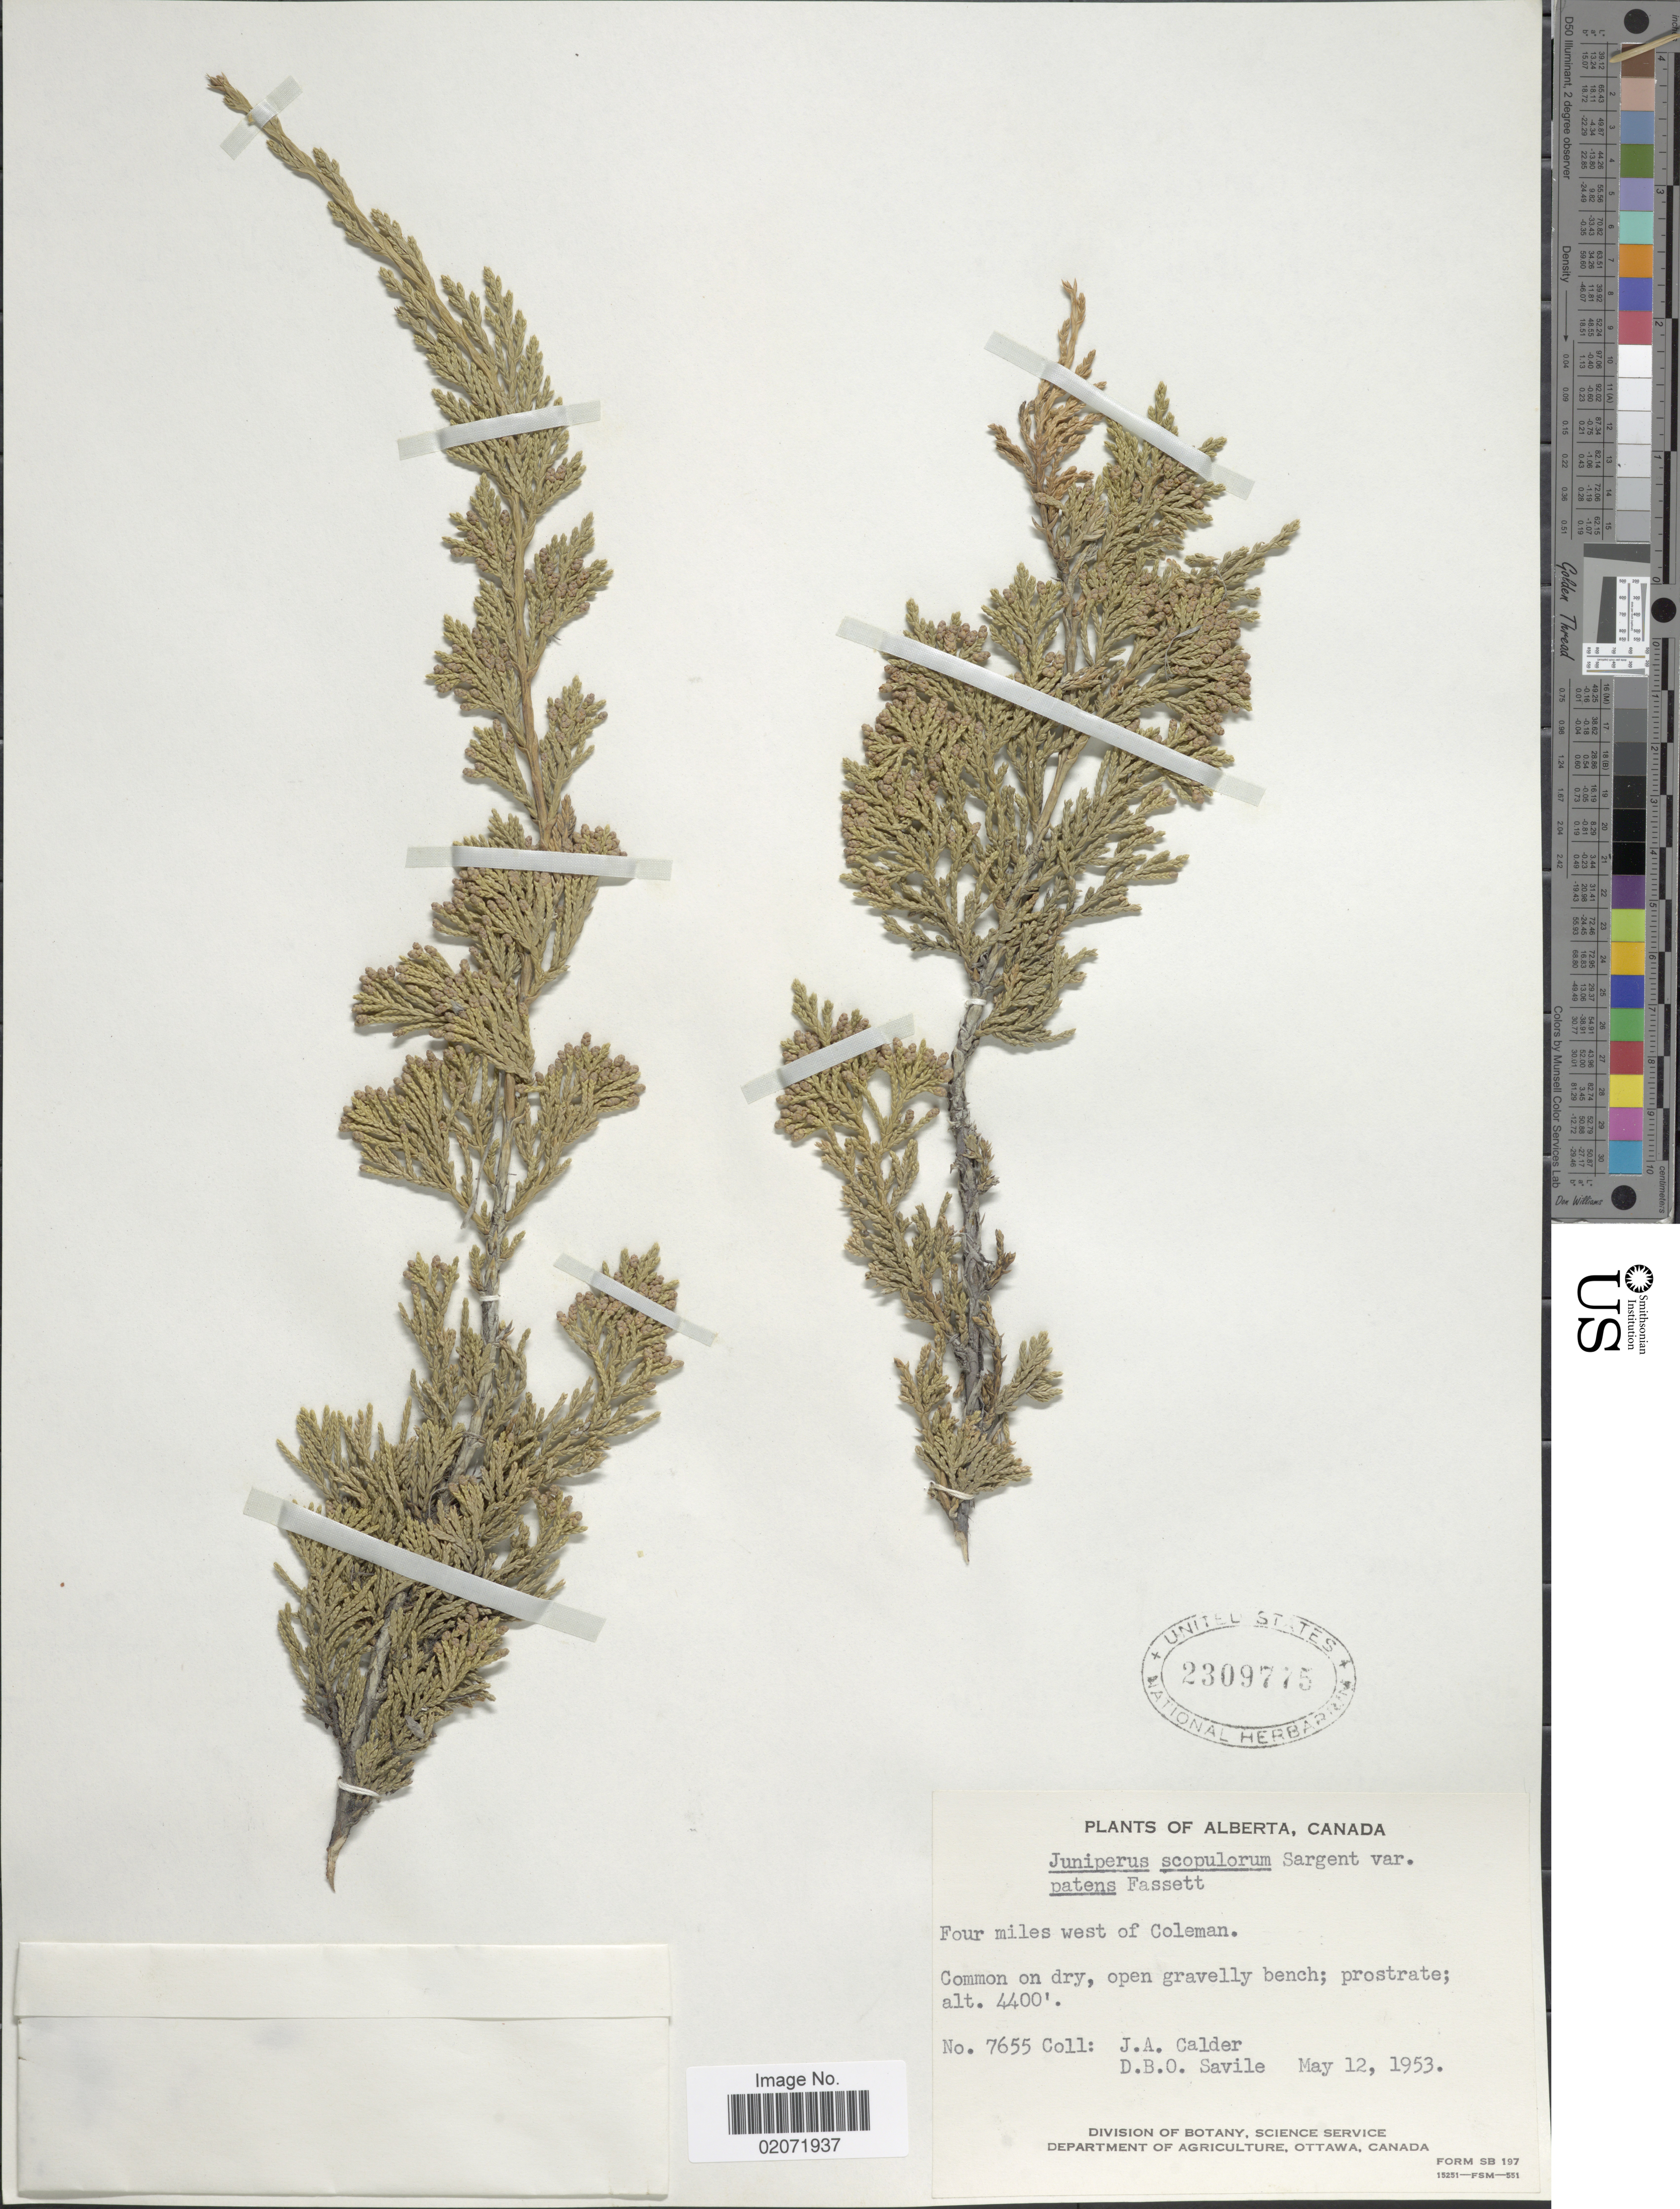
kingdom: Plantae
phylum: Tracheophyta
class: Pinopsida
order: Pinales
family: Cupressaceae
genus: Juniperus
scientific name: Juniperus scopulorum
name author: Sarg.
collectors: J. A. Calder & D. Savile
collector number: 7655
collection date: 1953-05-12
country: Canada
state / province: Alberta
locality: Four miles west of Coleman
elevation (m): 1341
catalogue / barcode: US 2309775